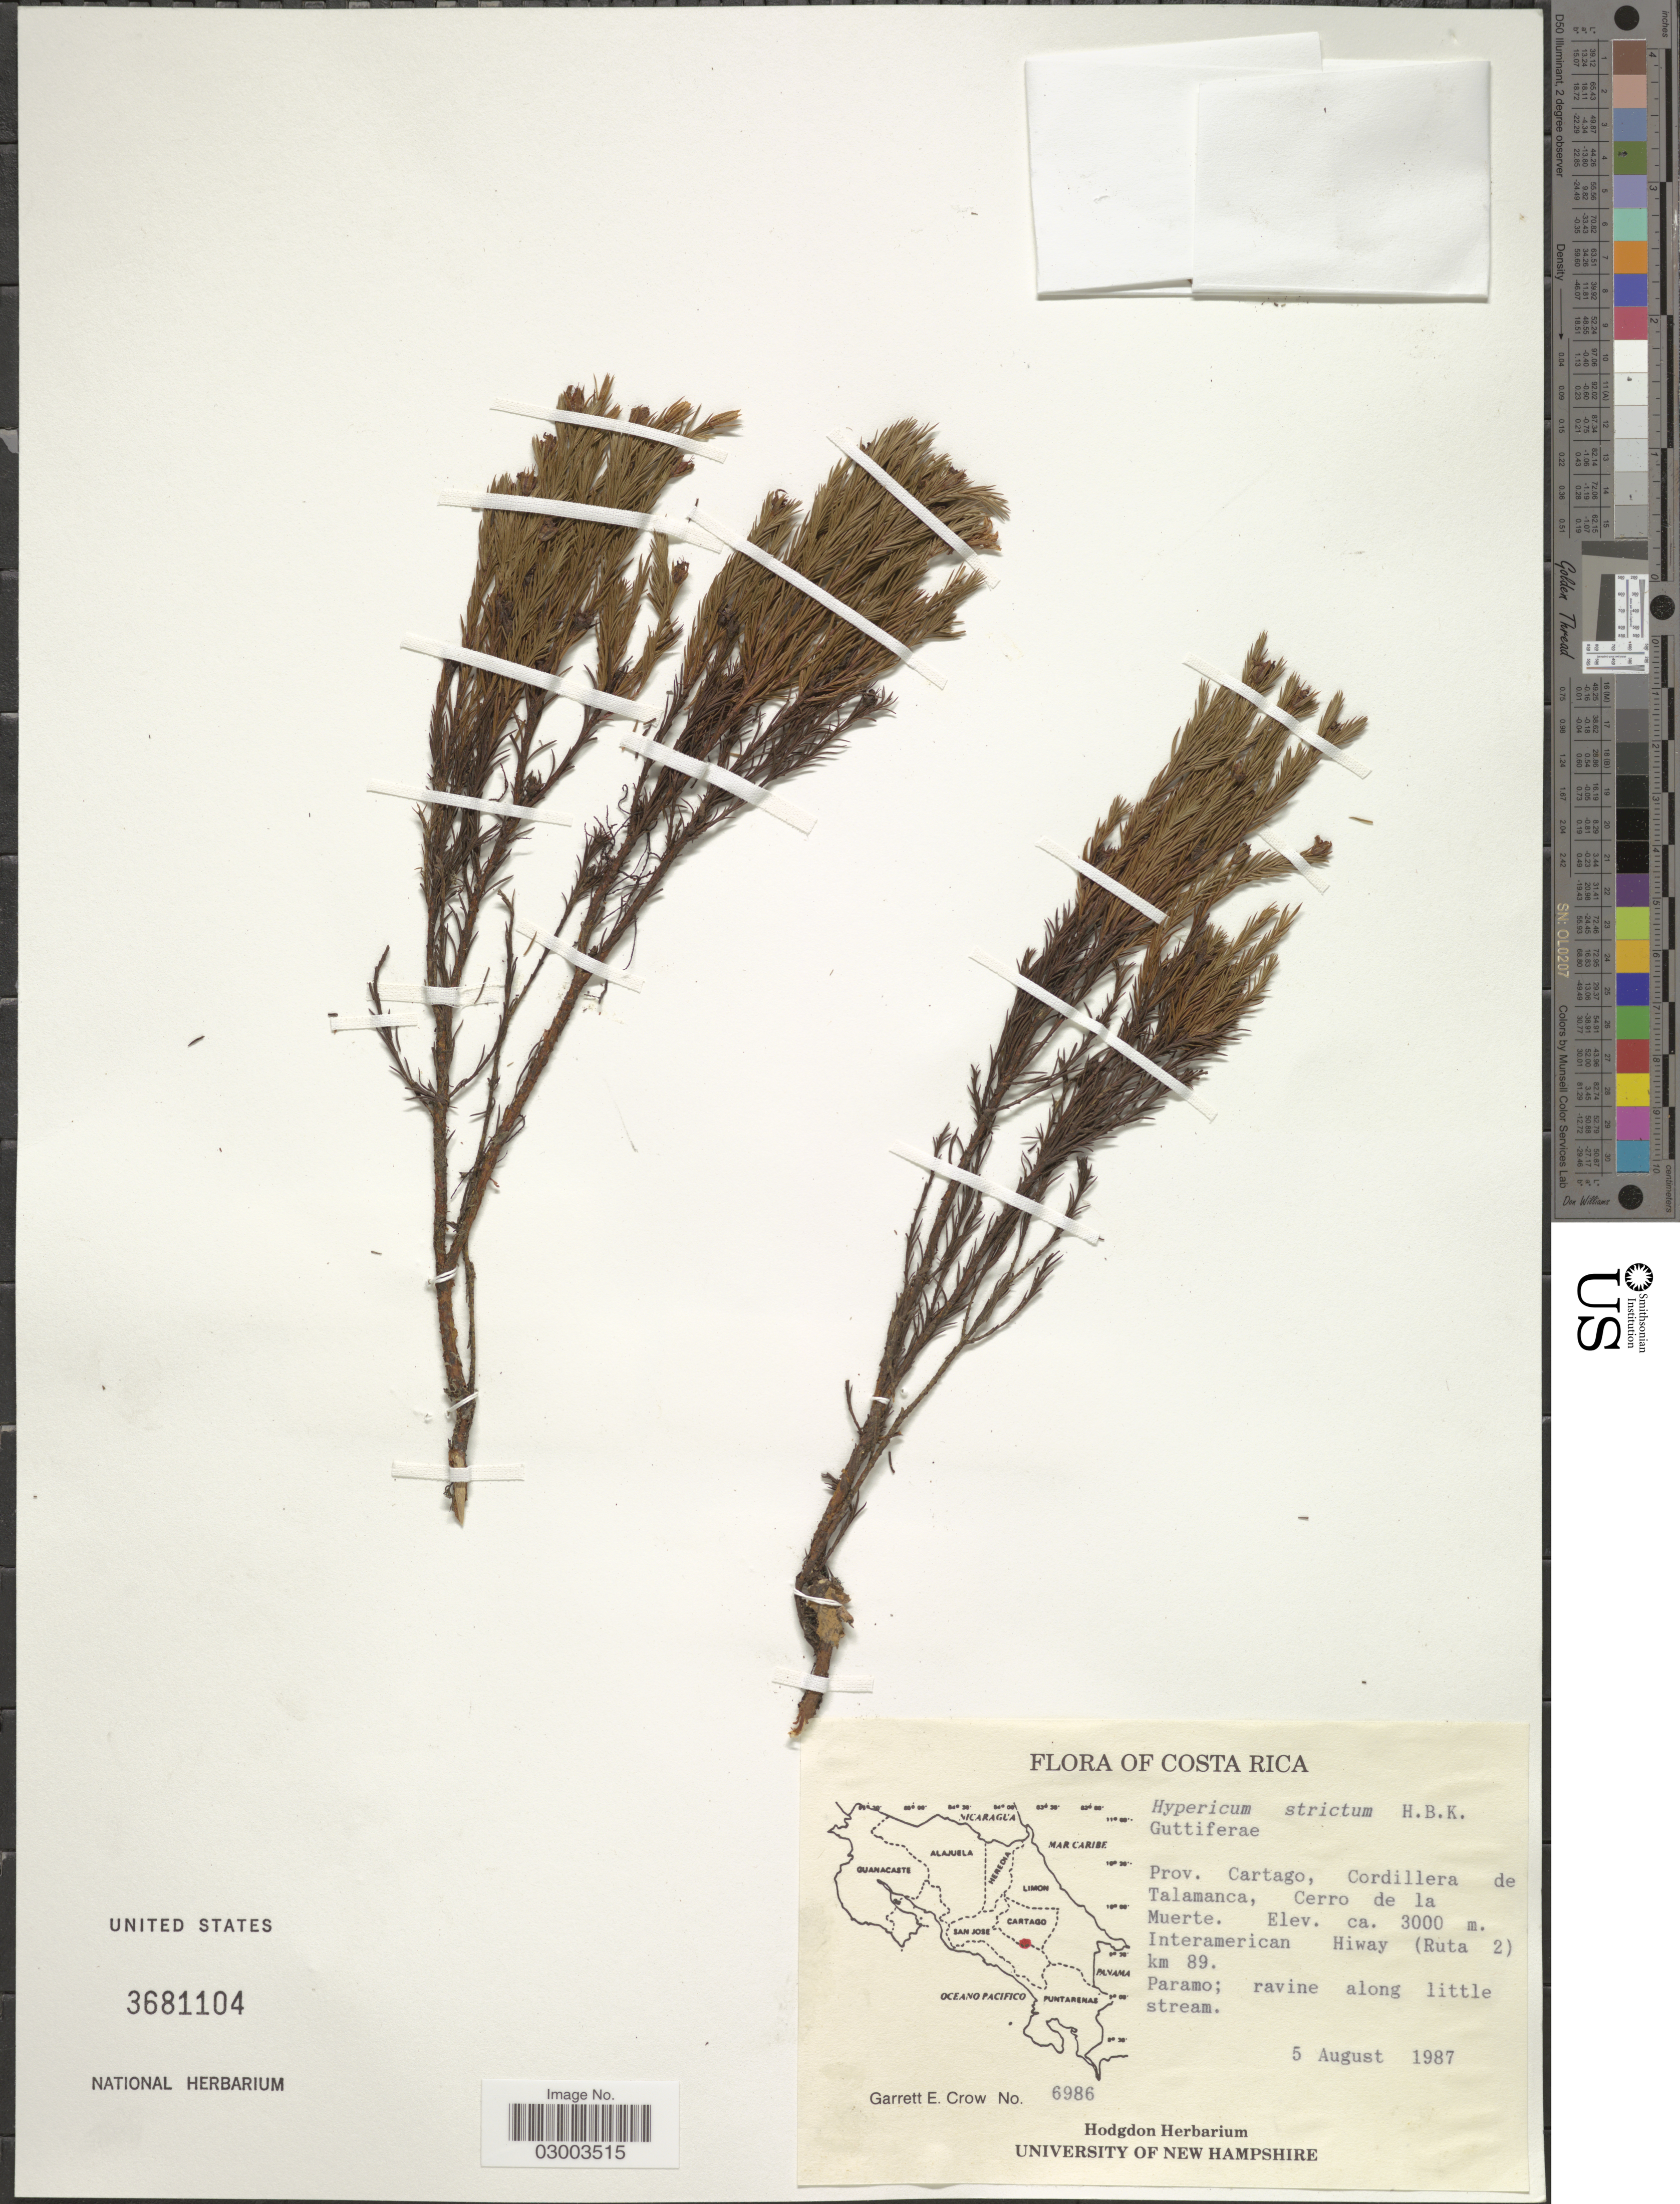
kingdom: Plantae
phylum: Tracheophyta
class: Magnoliopsida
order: Malpighiales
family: Hypericaceae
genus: Hypericum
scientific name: Hypericum strictum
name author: Kunth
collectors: G. E. Crow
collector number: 6986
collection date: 1987-08-05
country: Costa Rica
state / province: Cartago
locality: Cordillera de Talamanca, Cerro de la Muerte. Interamerican Hiway (Ruta 2) km 89.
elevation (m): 3000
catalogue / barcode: US 3681104